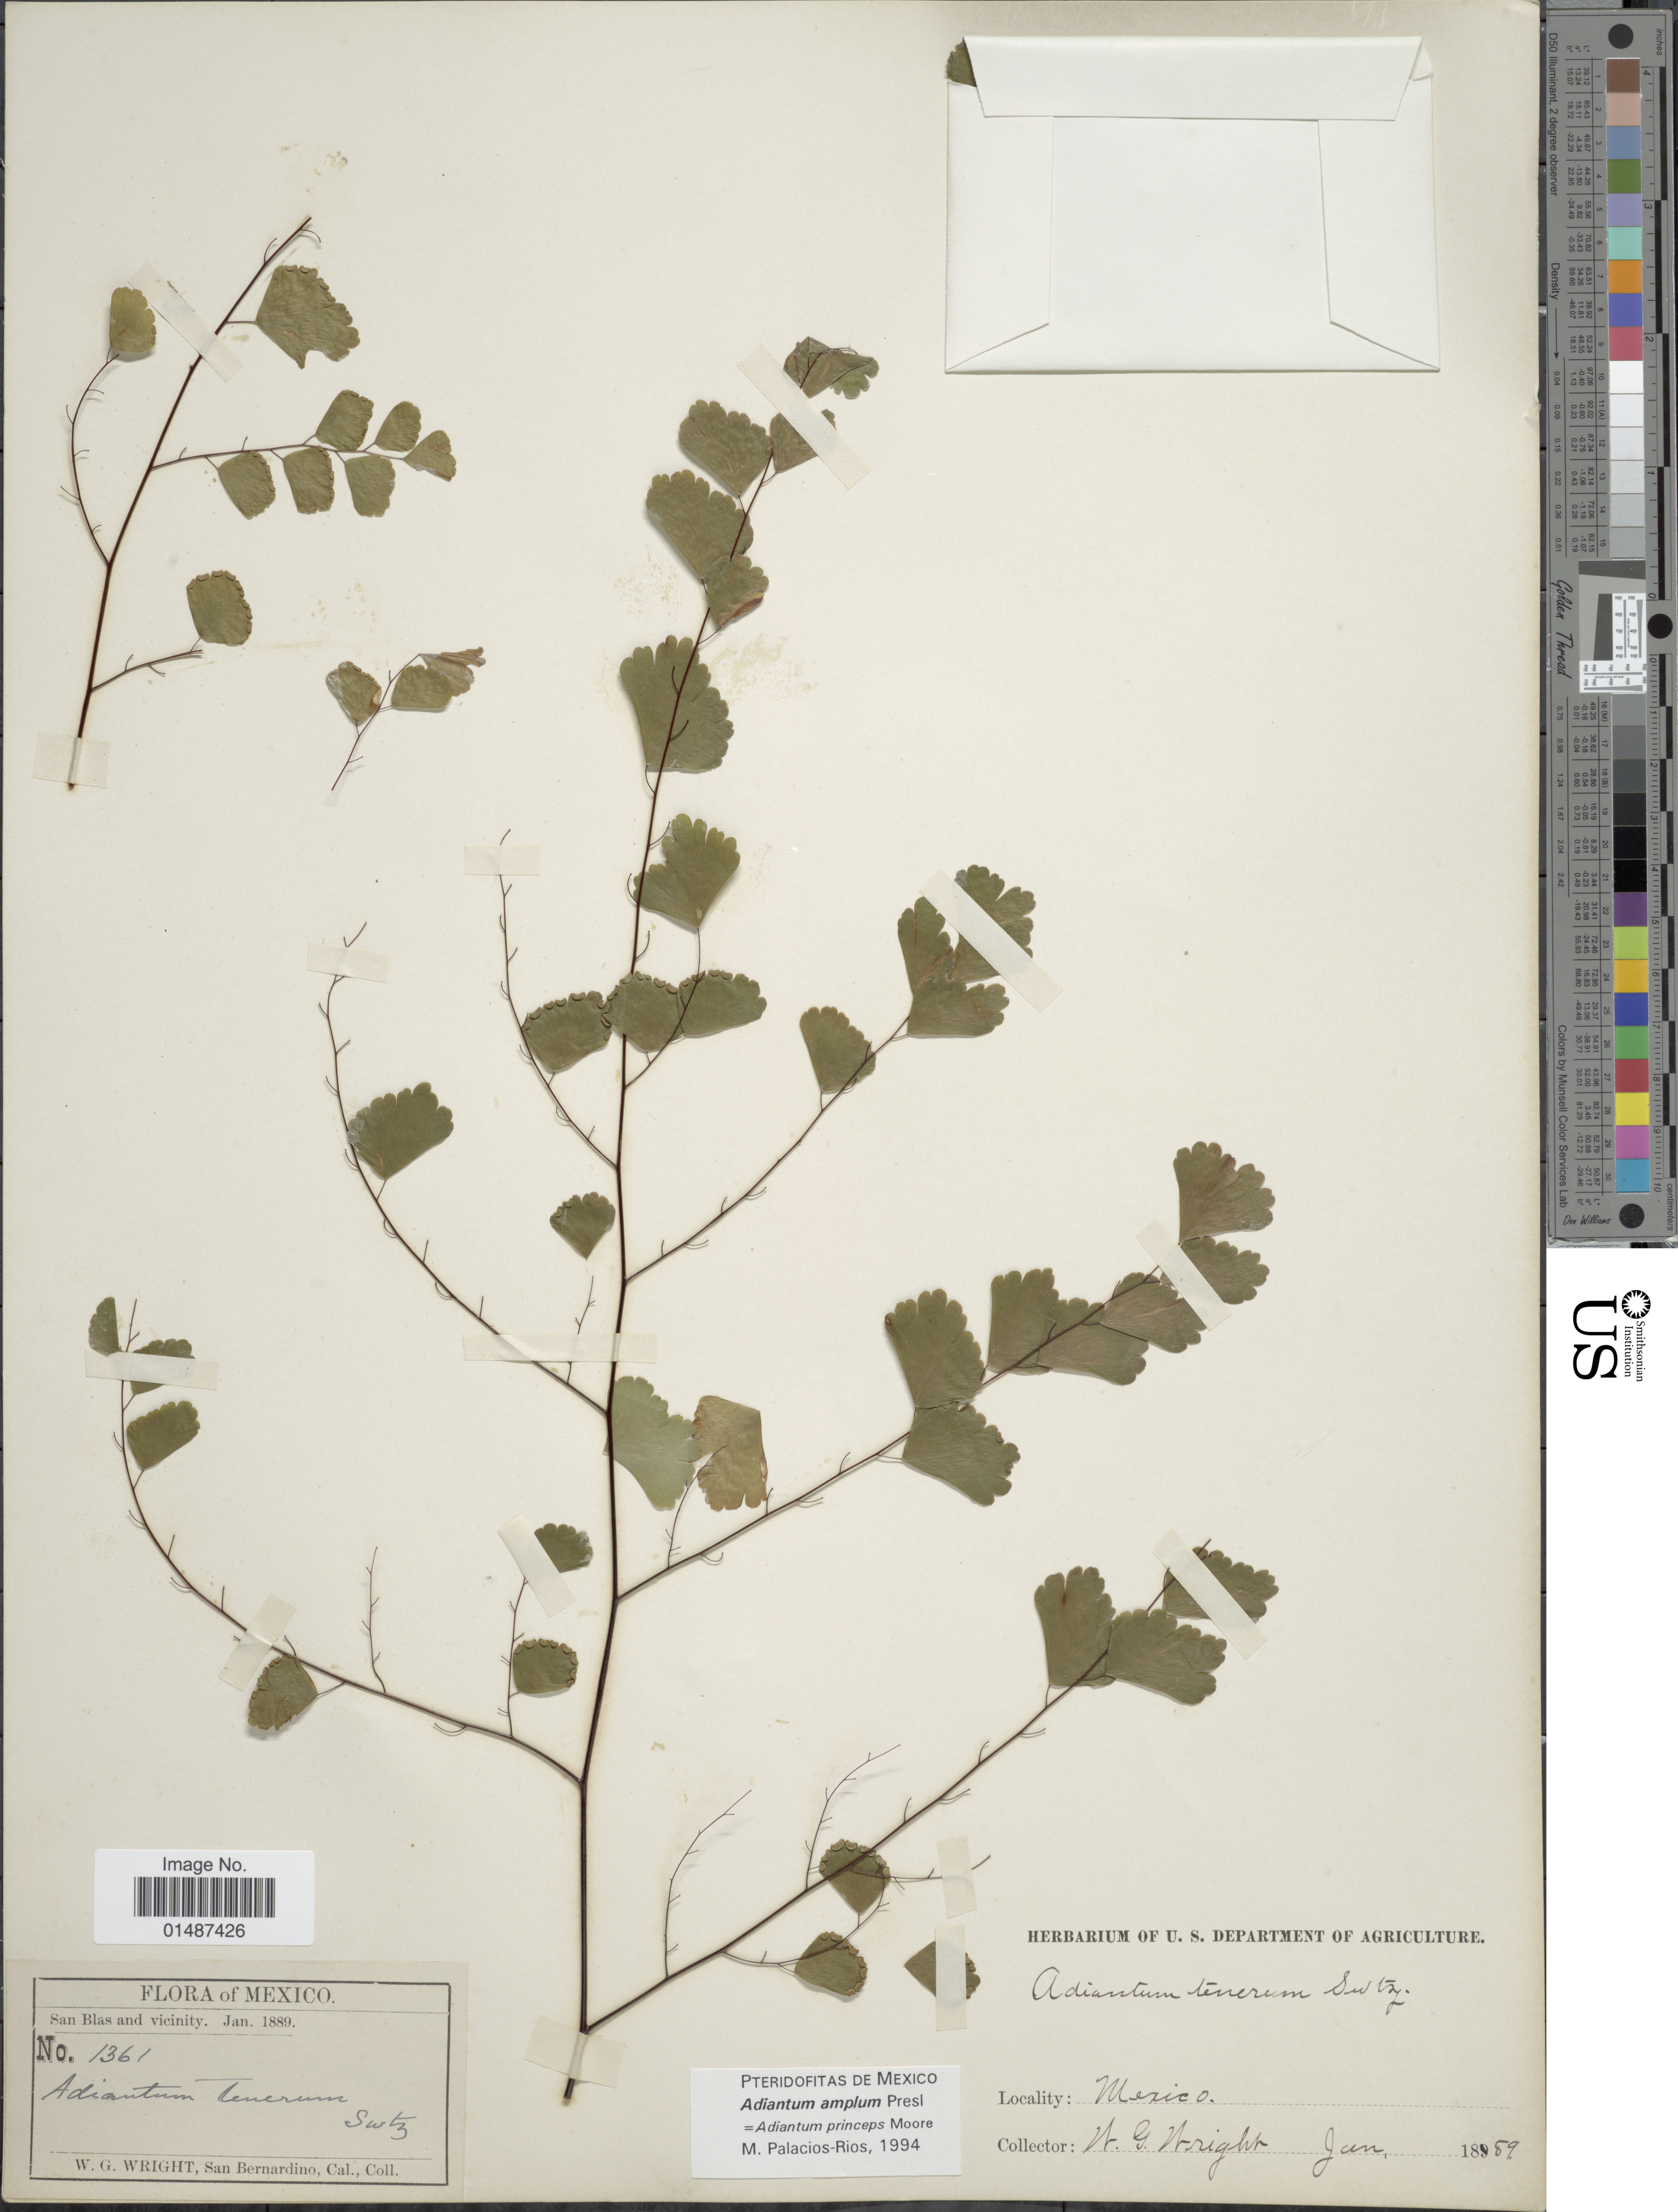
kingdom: Plantae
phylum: Tracheophyta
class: Polypodiopsida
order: Polypodiales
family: Pteridaceae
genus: Adiantum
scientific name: Adiantum amplum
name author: C. Presl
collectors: W. G. Wright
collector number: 1361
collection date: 1859-01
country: Mexico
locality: San Blas and vicinity.